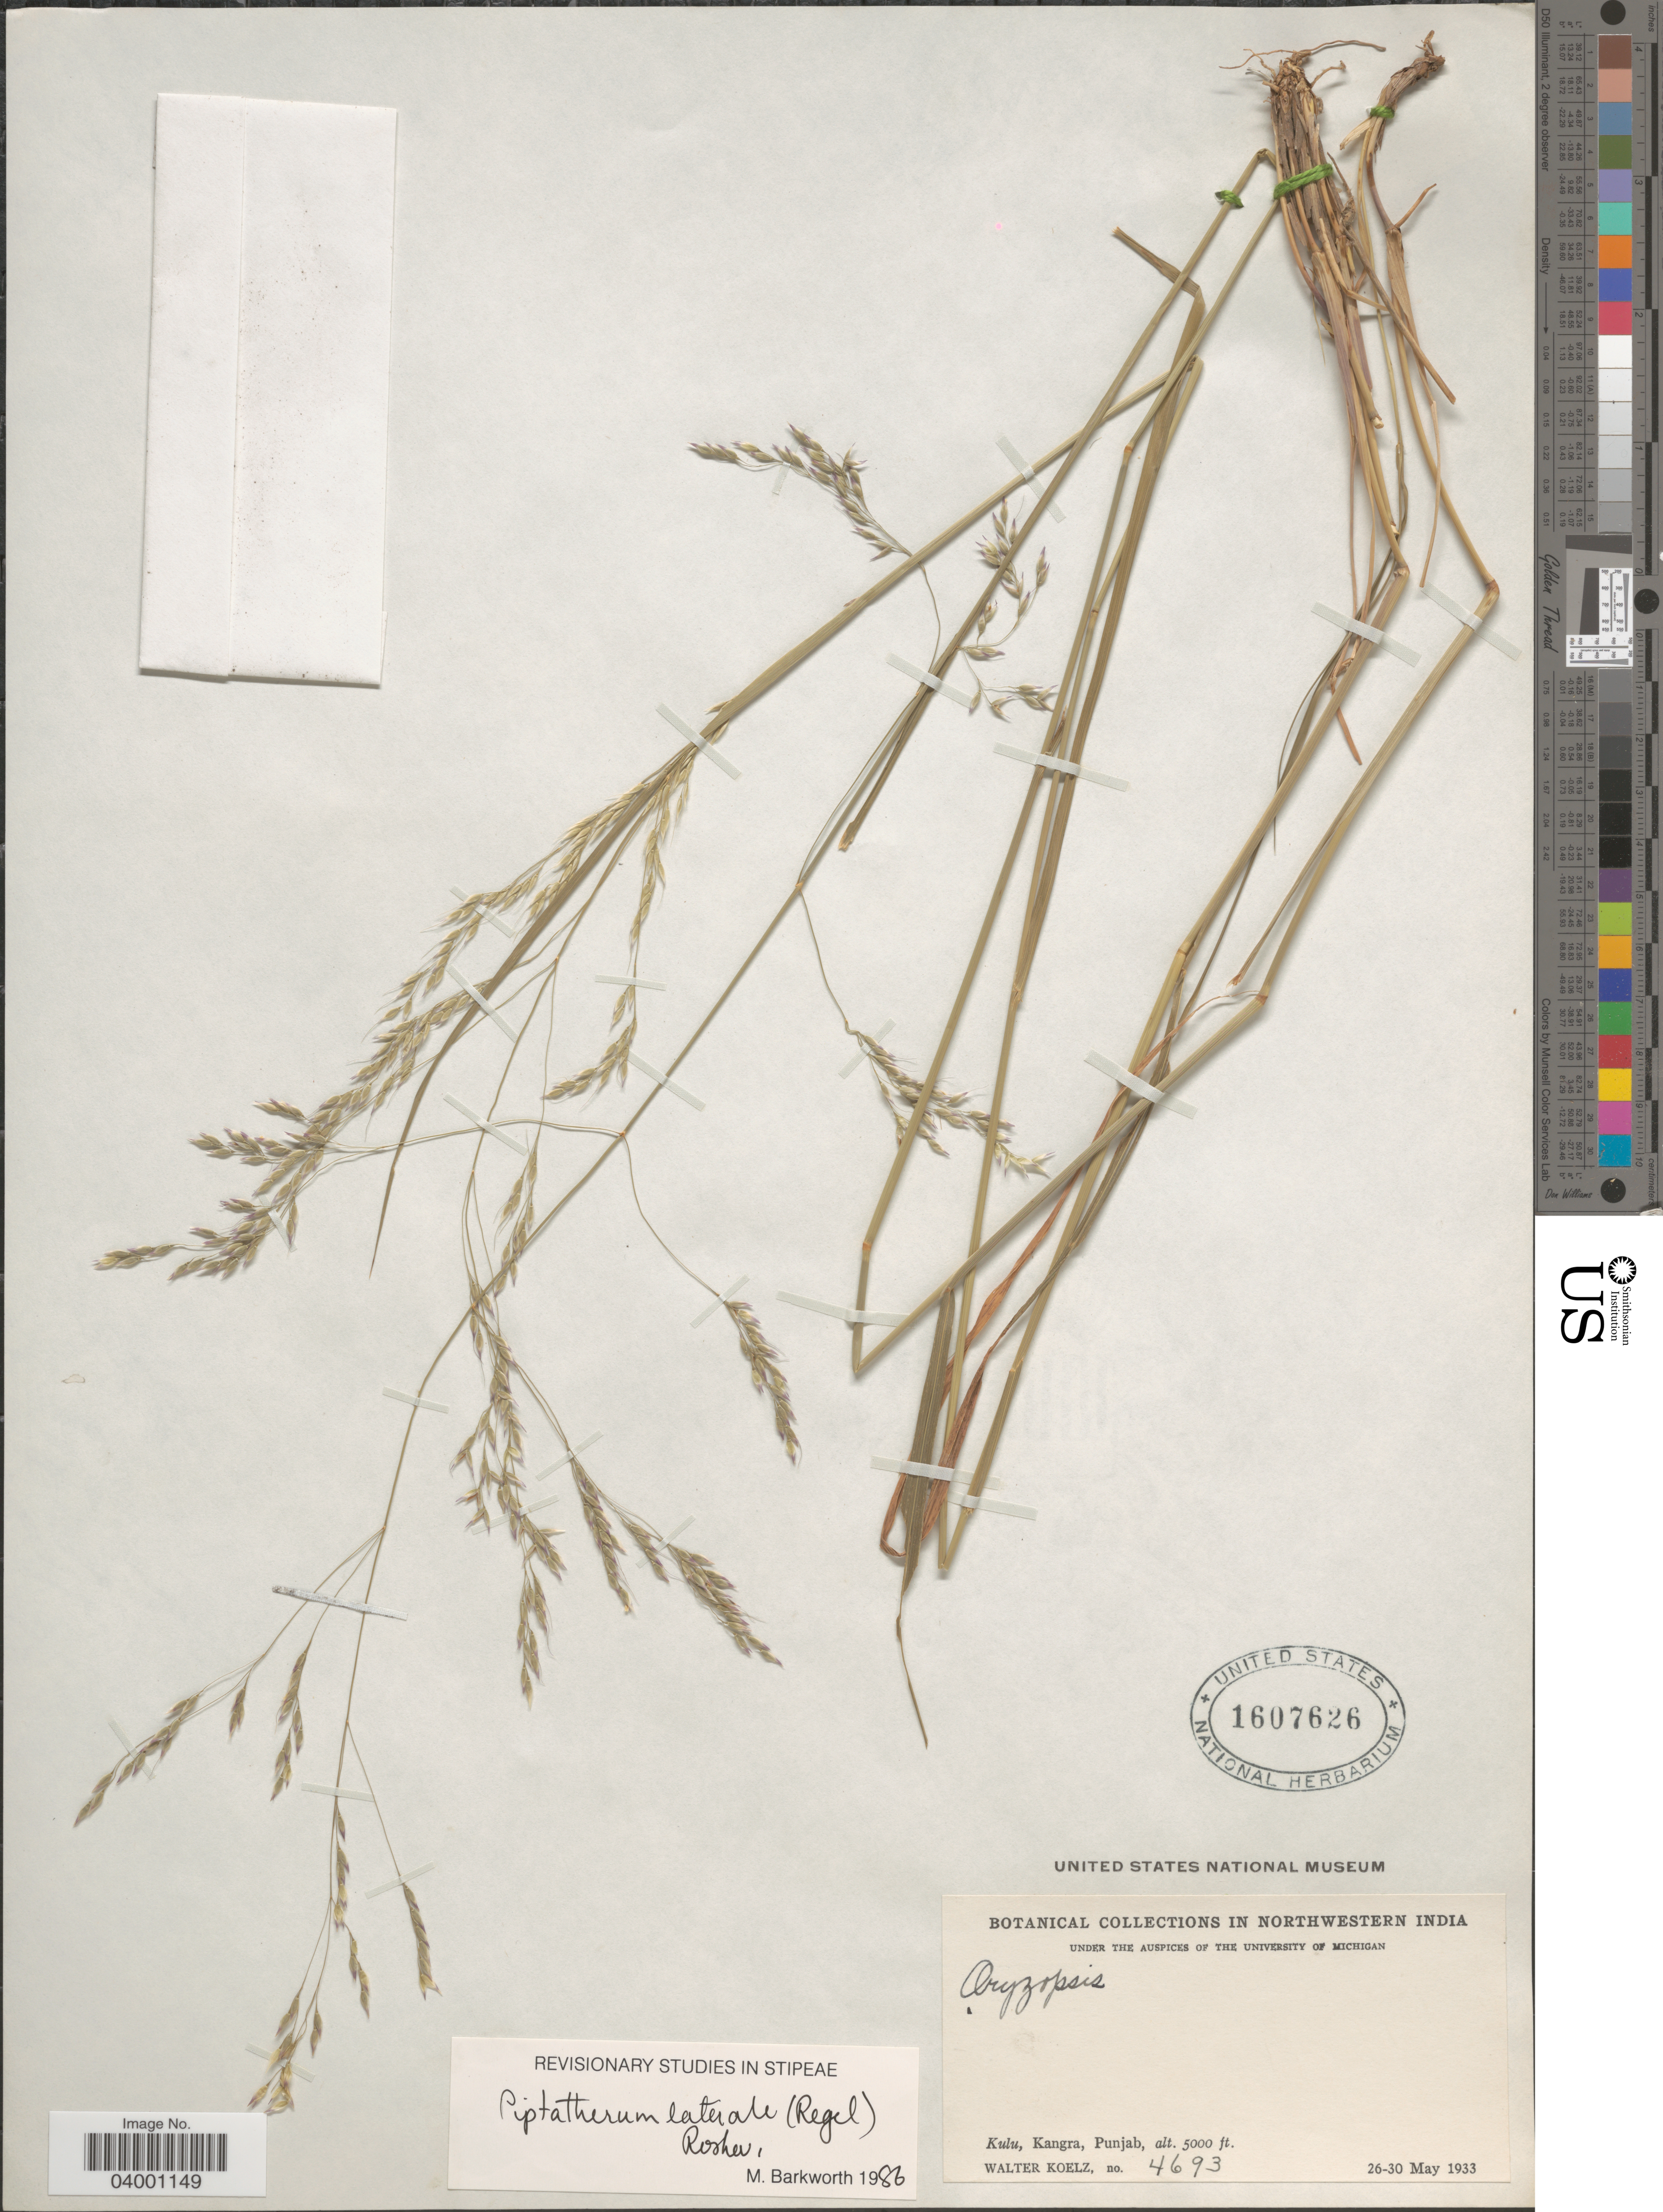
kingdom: Plantae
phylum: Tracheophyta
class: Liliopsida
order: Poales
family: Poaceae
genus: Piptatherum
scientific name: Piptatherum laterale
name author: (Munro ex Regel) Munro ex Nevski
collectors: W. N. Koelz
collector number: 4693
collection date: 1933-05-26/1933-05-30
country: India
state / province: Punjab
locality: Northwestern India. Kulu, Kangra.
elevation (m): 1524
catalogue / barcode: US 1607626